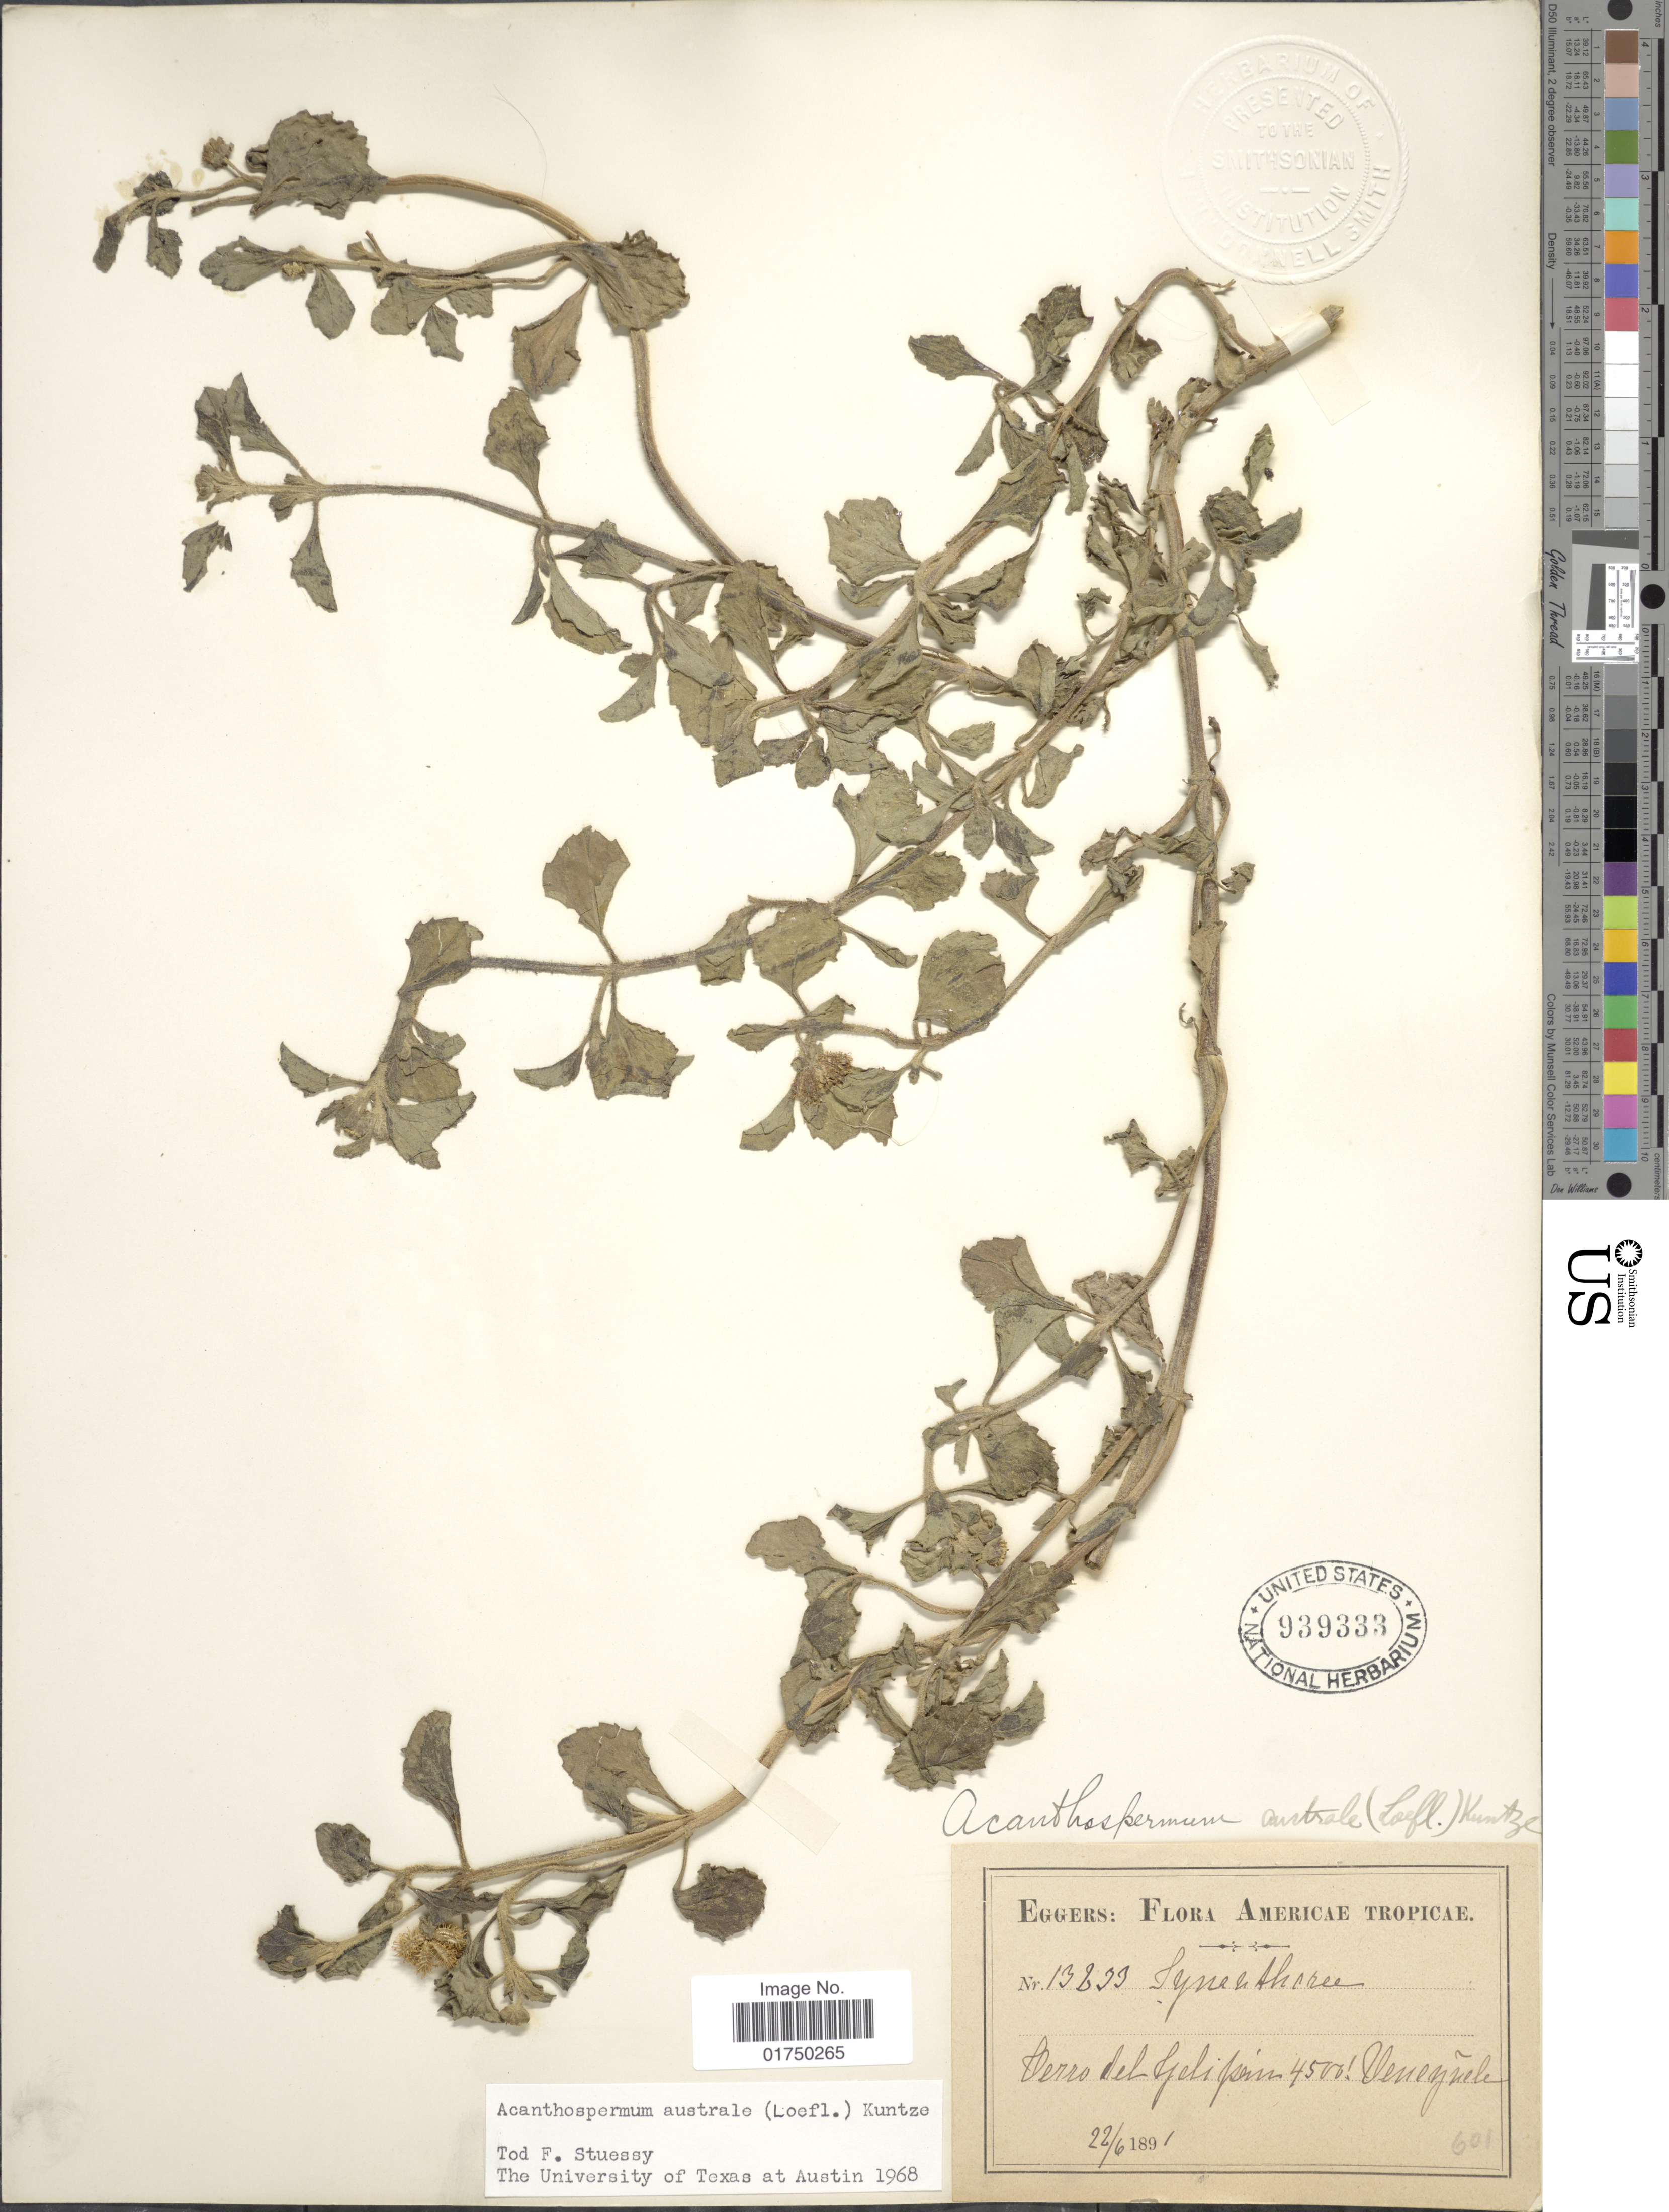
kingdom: Plantae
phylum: Tracheophyta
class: Magnoliopsida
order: Asterales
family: Asteraceae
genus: Acanthospermum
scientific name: Acanthospermum australe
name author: (Loefl.) Kuntze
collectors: -. Eggers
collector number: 13233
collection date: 1891-06-22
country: Venezuela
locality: Cerro del Galipan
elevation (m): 1372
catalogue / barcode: US 939333